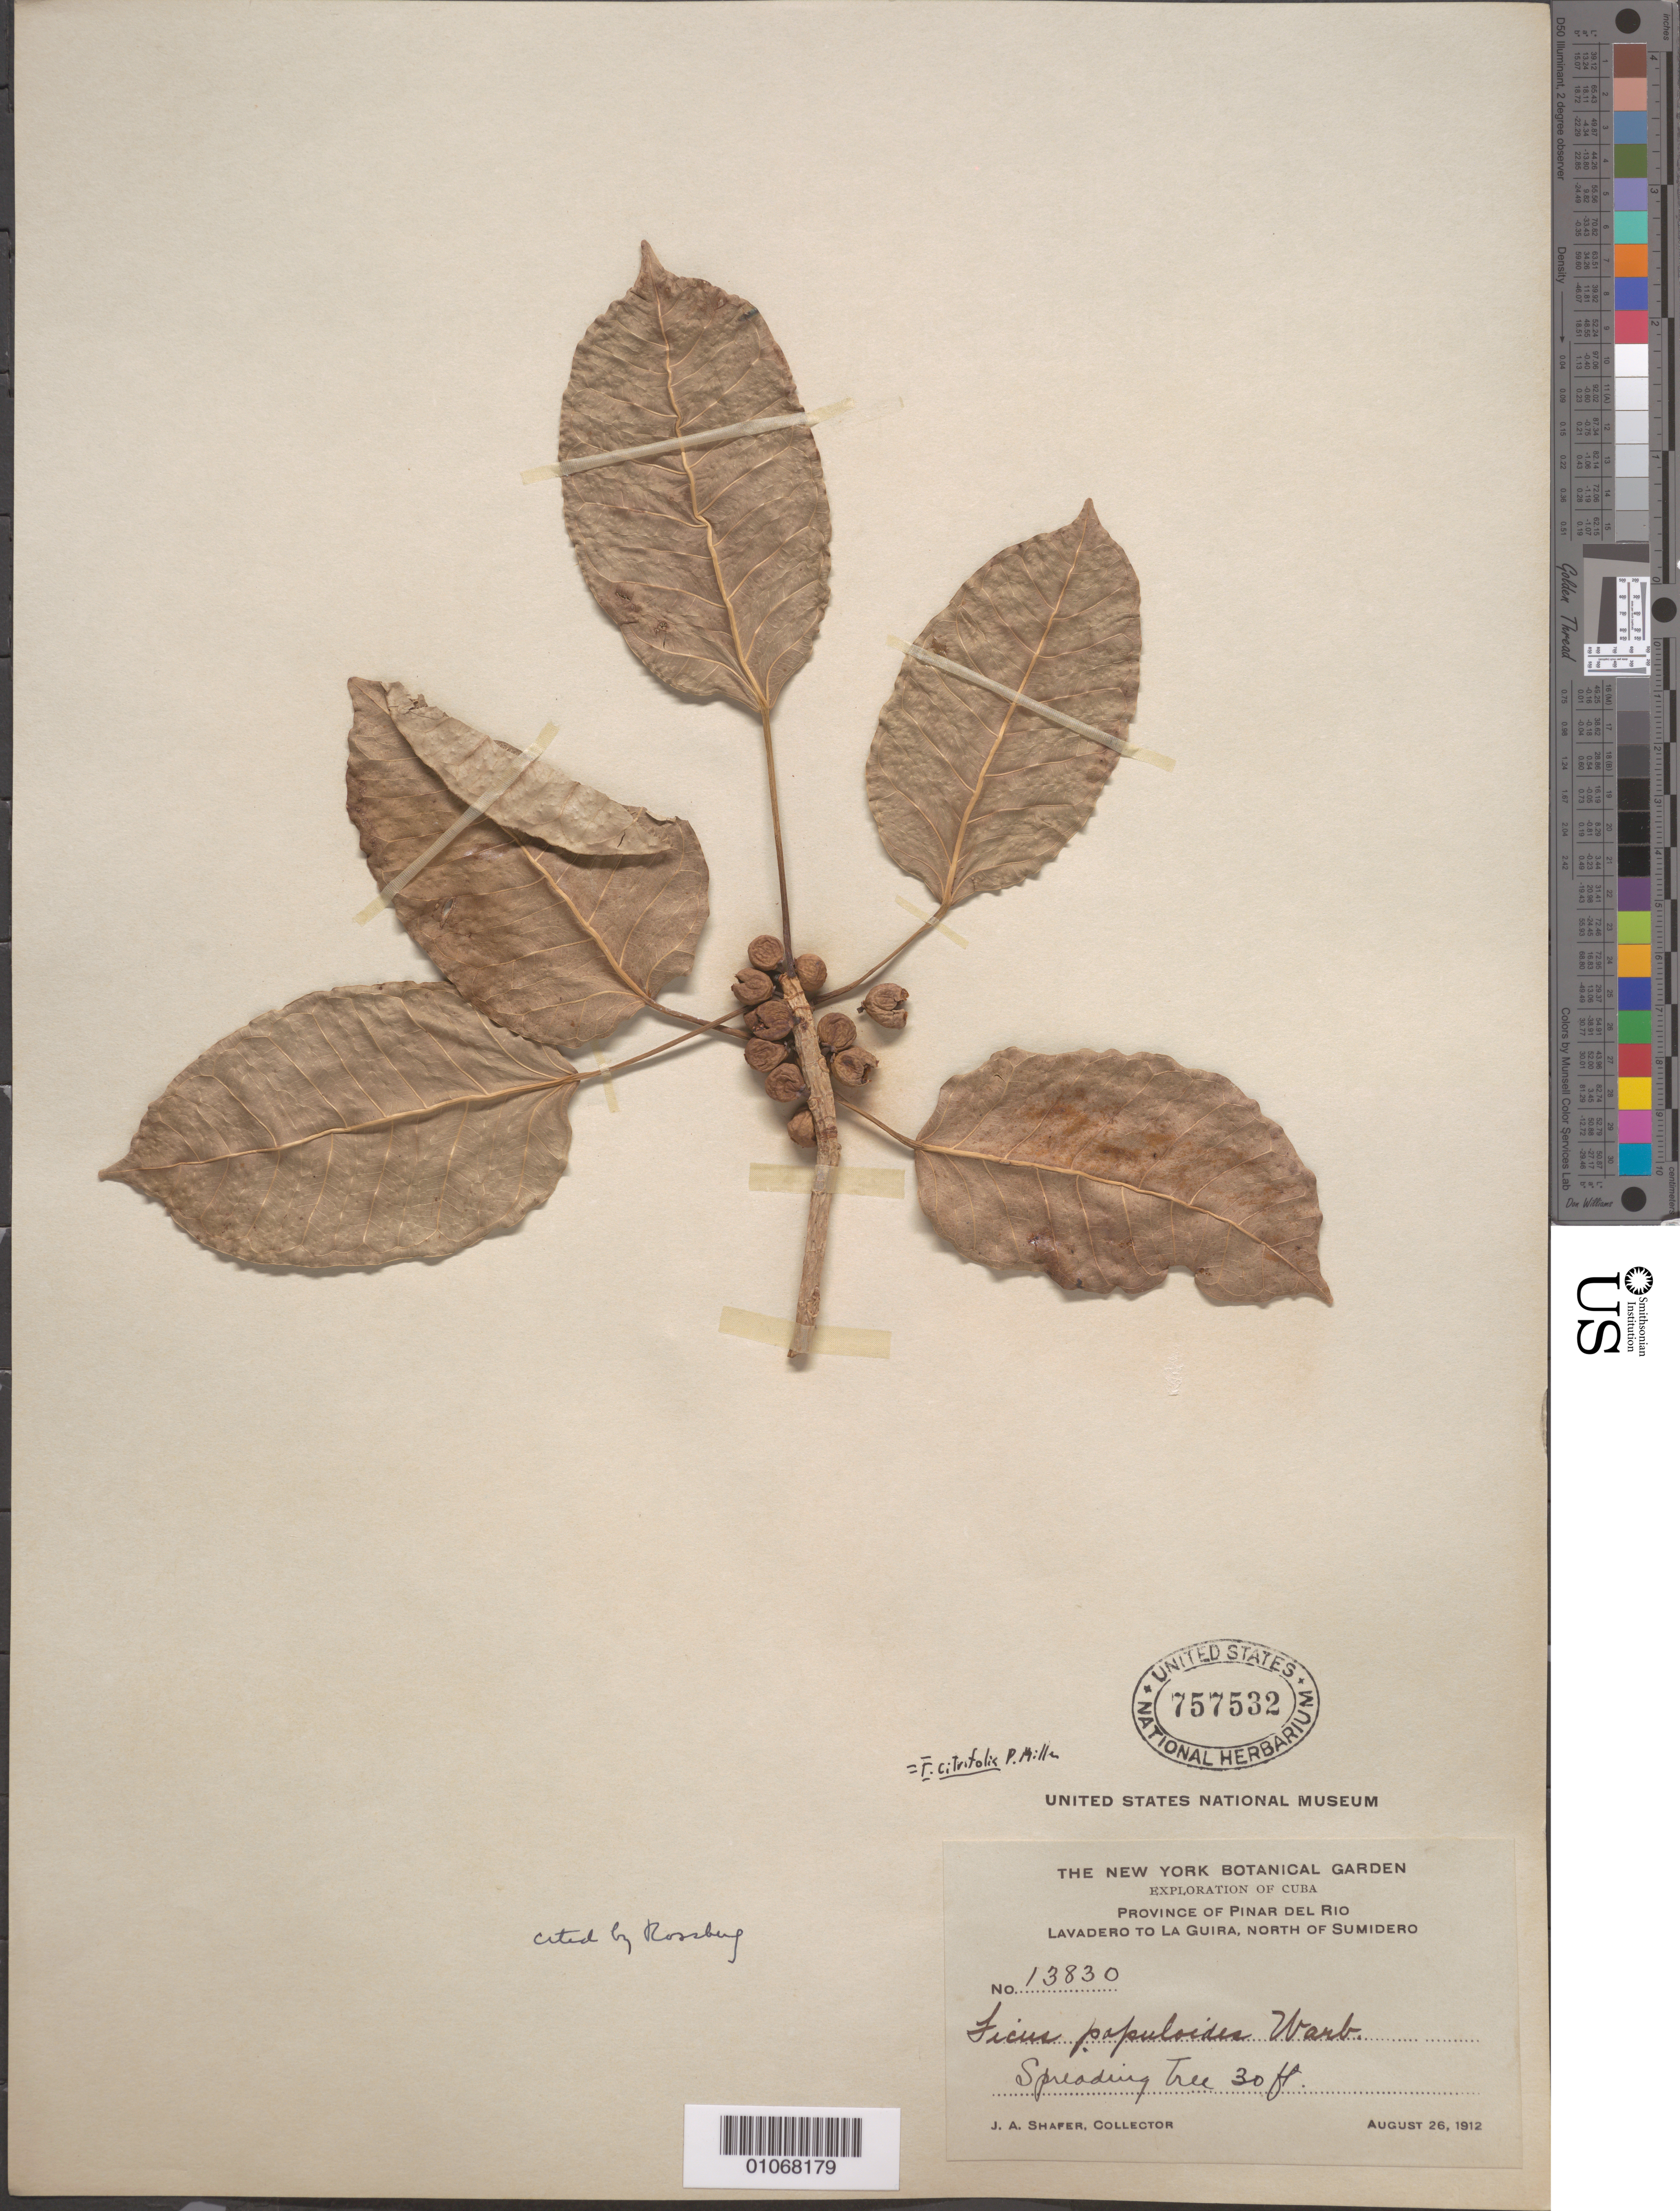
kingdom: Plantae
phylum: Tracheophyta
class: Magnoliopsida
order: Rosales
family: Moraceae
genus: Ficus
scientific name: Ficus citrifolia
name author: Mill.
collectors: J. A. Shafer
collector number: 13830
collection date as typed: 26 Aug 1912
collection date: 1912-08-26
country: Cuba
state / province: Pinar del Rio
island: Cuba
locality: Lavadero to La Guira North of Sumidero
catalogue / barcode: US 757532